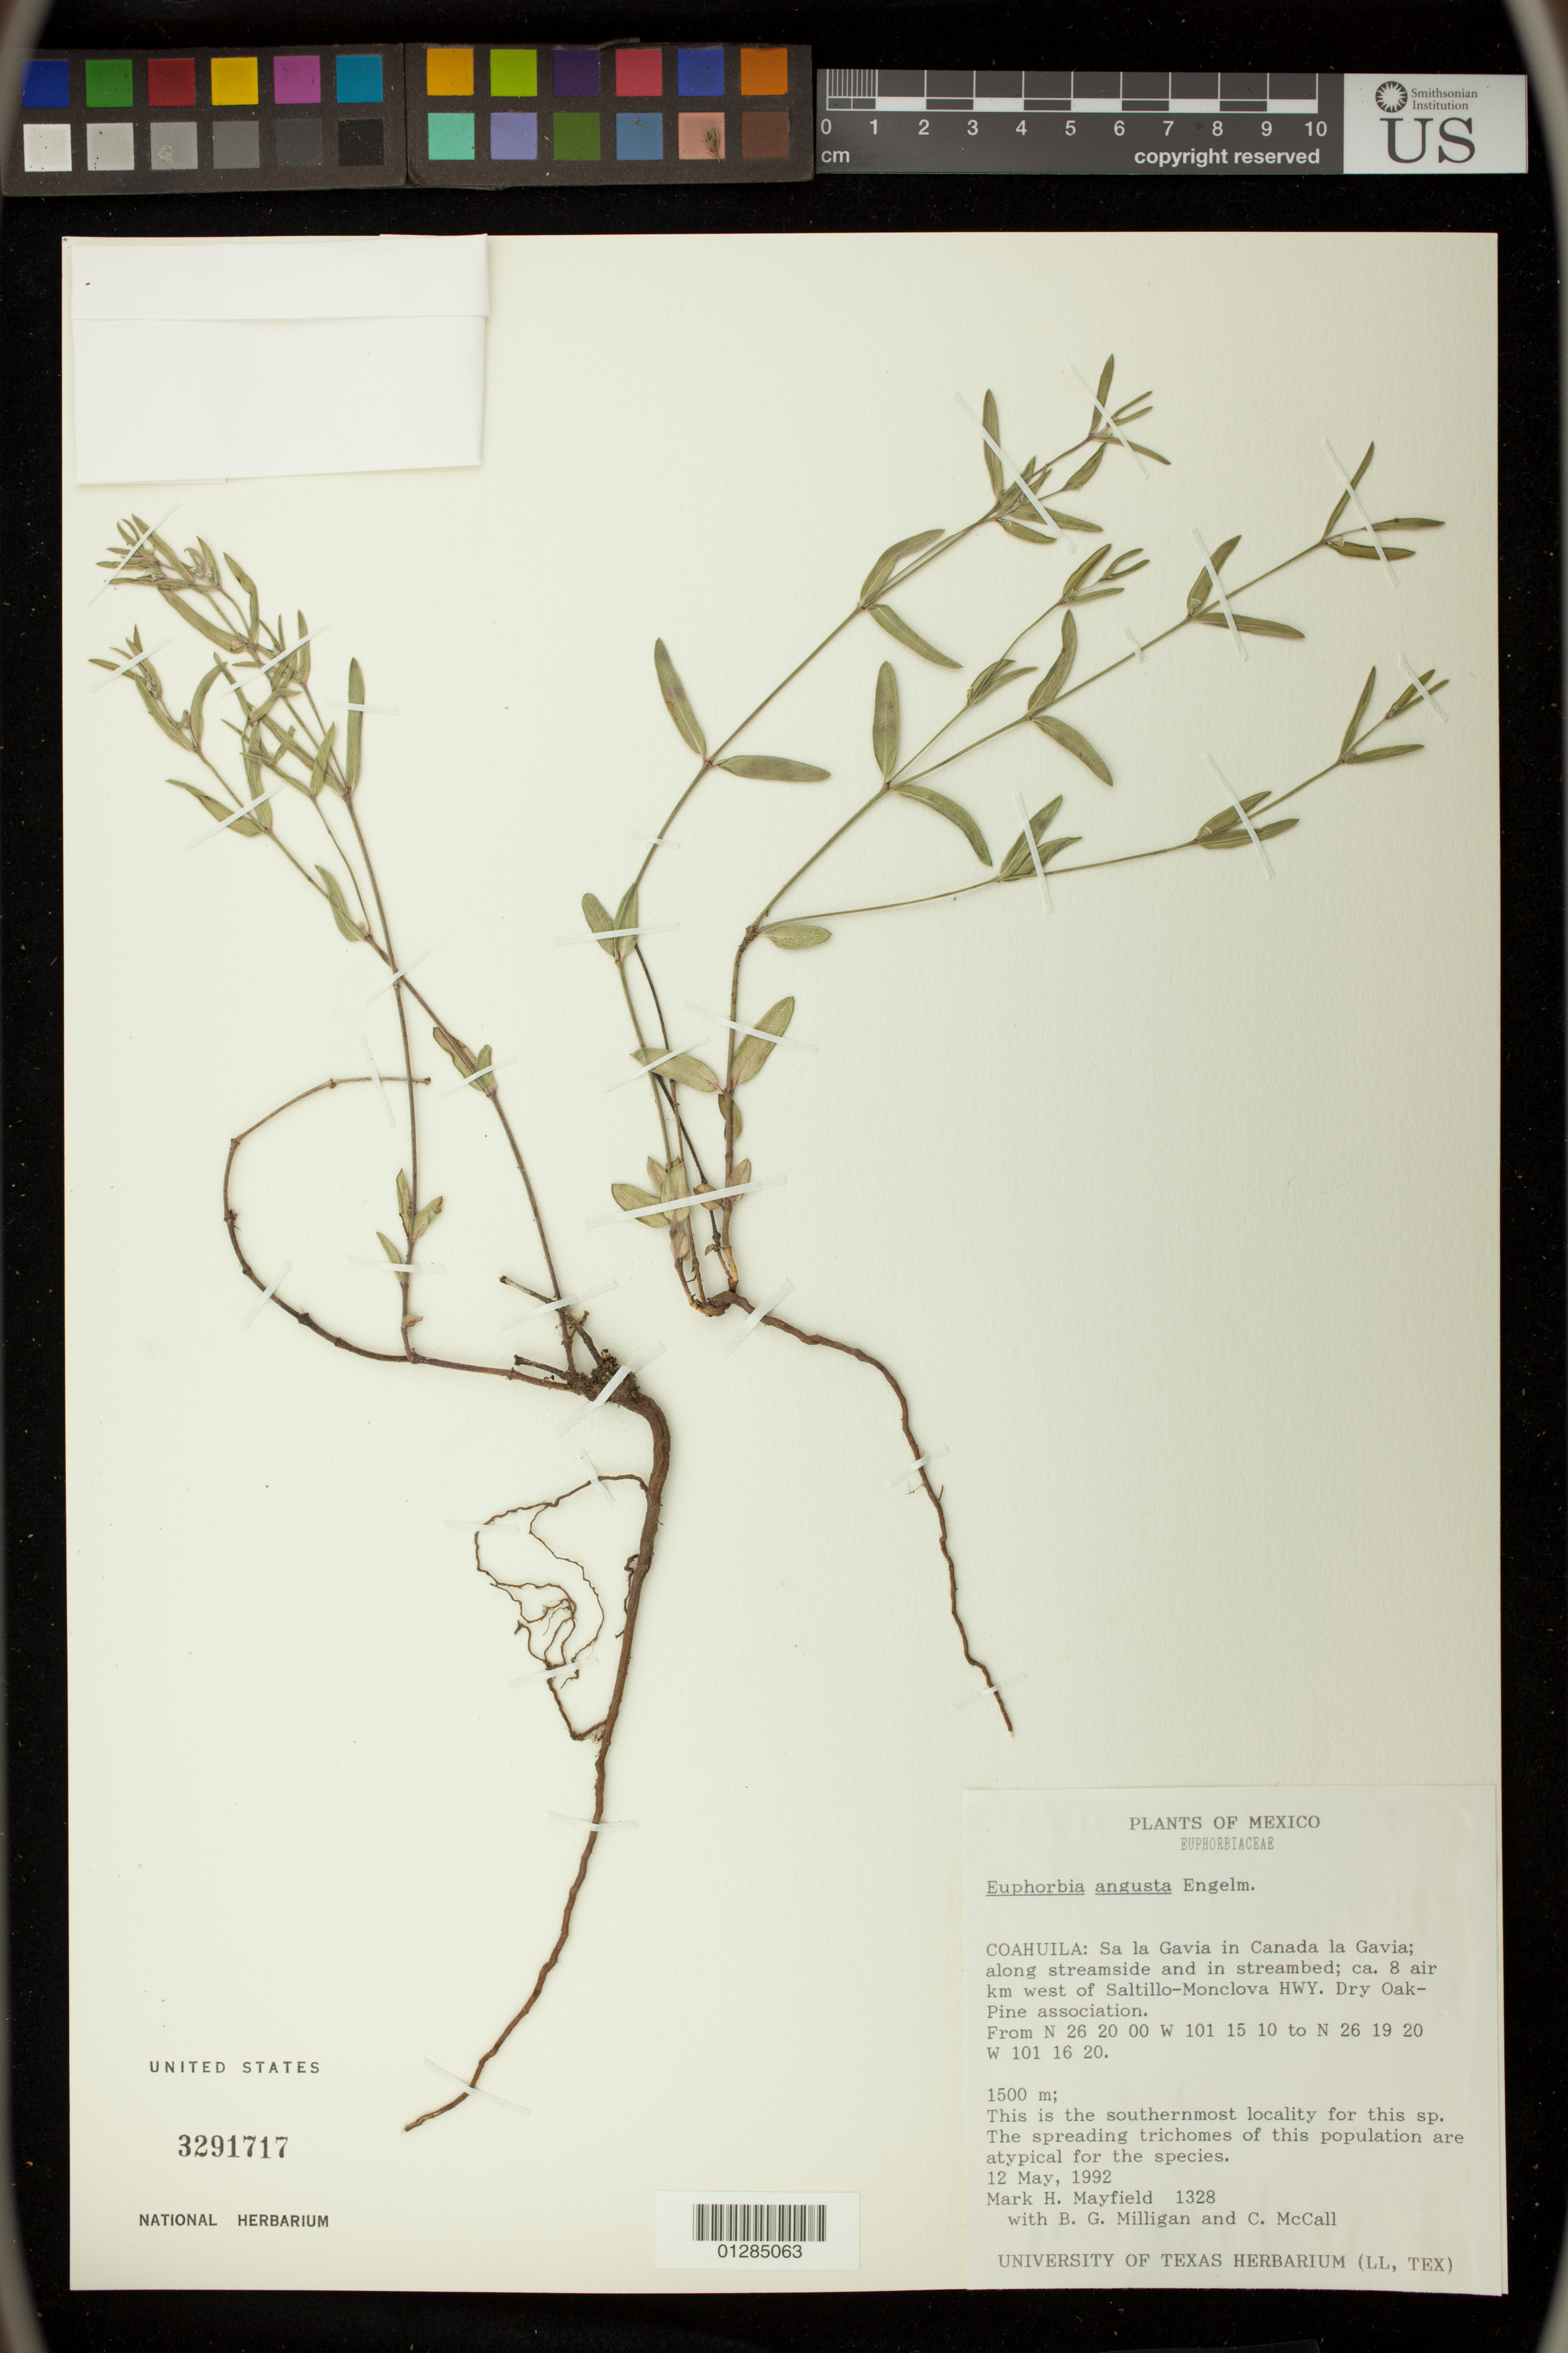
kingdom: Plantae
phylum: Tracheophyta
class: Magnoliopsida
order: Malpighiales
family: Euphorbiaceae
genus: Euphorbia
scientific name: Euphorbia angusta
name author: Engelm. in Emory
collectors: M. H. Mayfield, B. Milligan & -. Mccall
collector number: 1328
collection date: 1992-05-12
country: Mexico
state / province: Coahuila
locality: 8 air km west of Saltillo-Monclova HWY.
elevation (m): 1500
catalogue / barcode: US 3291717